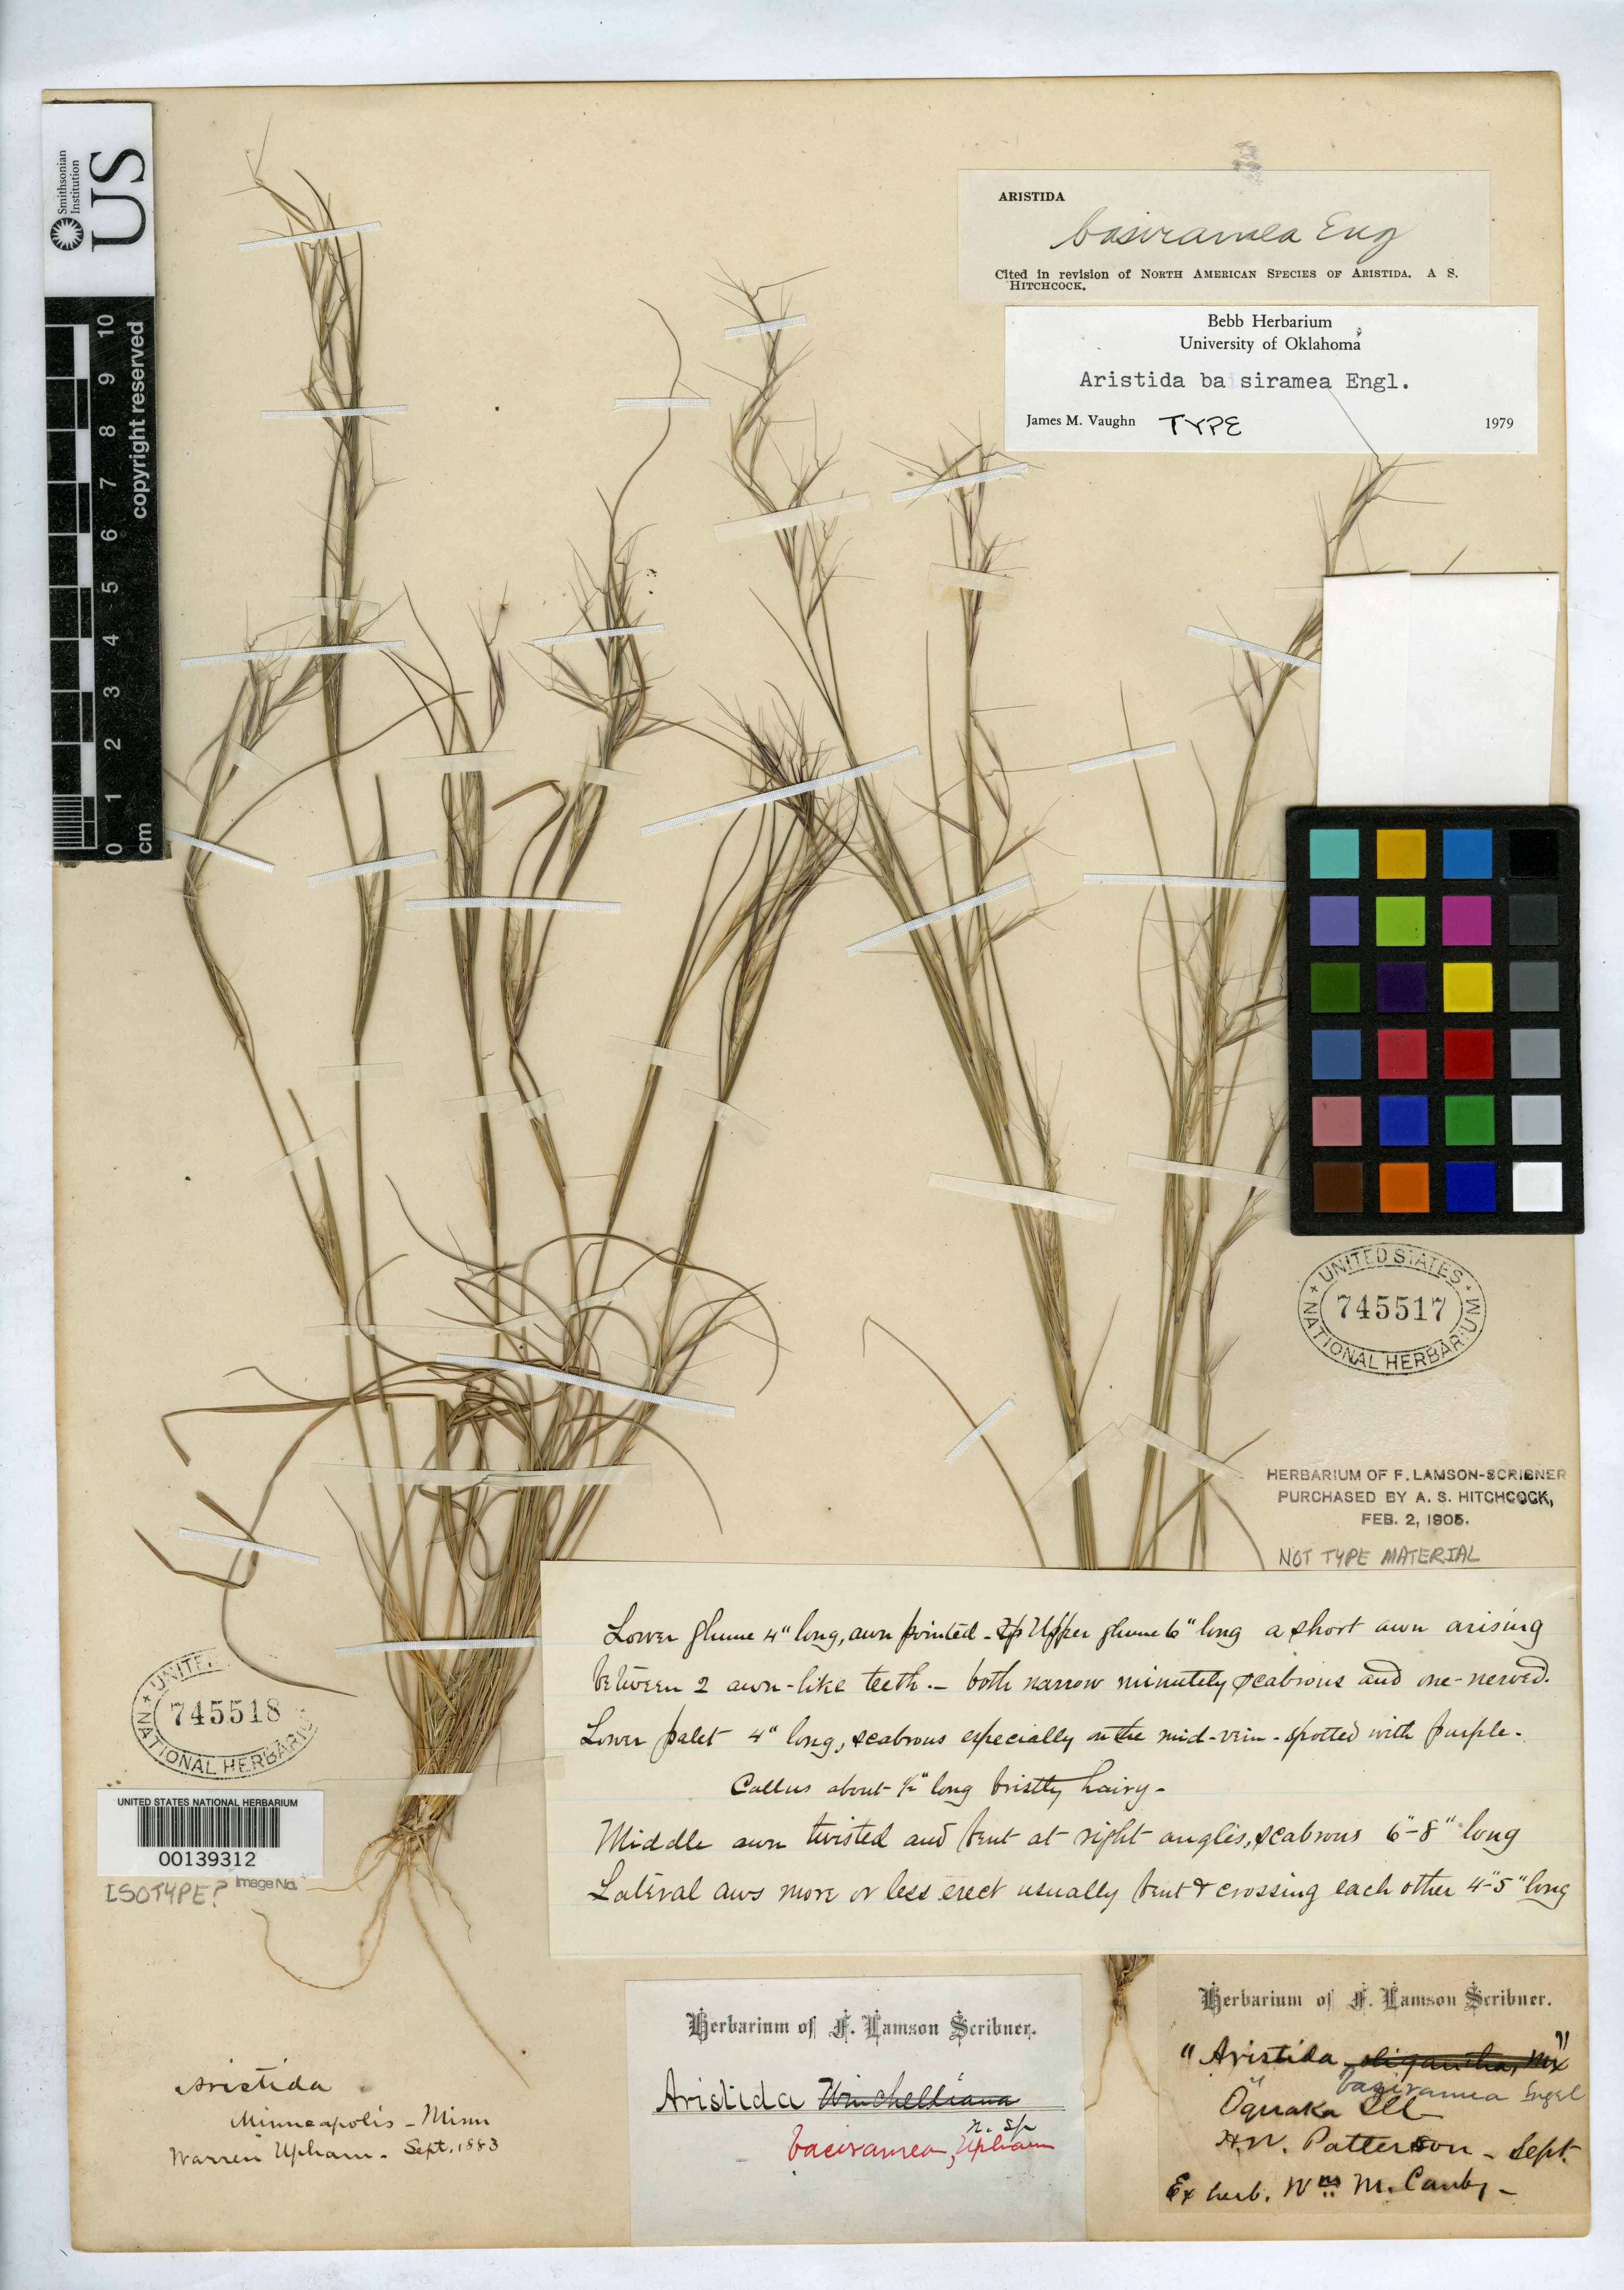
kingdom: Plantae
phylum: Tracheophyta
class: Liliopsida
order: Poales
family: Poaceae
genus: Aristida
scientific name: Aristida basiramea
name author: Engelm. ex Vasey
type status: Holotype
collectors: W. Upham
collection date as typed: Sep 1883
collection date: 1883-09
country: United States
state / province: Minnesota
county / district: Hennepin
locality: Minneapolis.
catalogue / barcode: US 745518